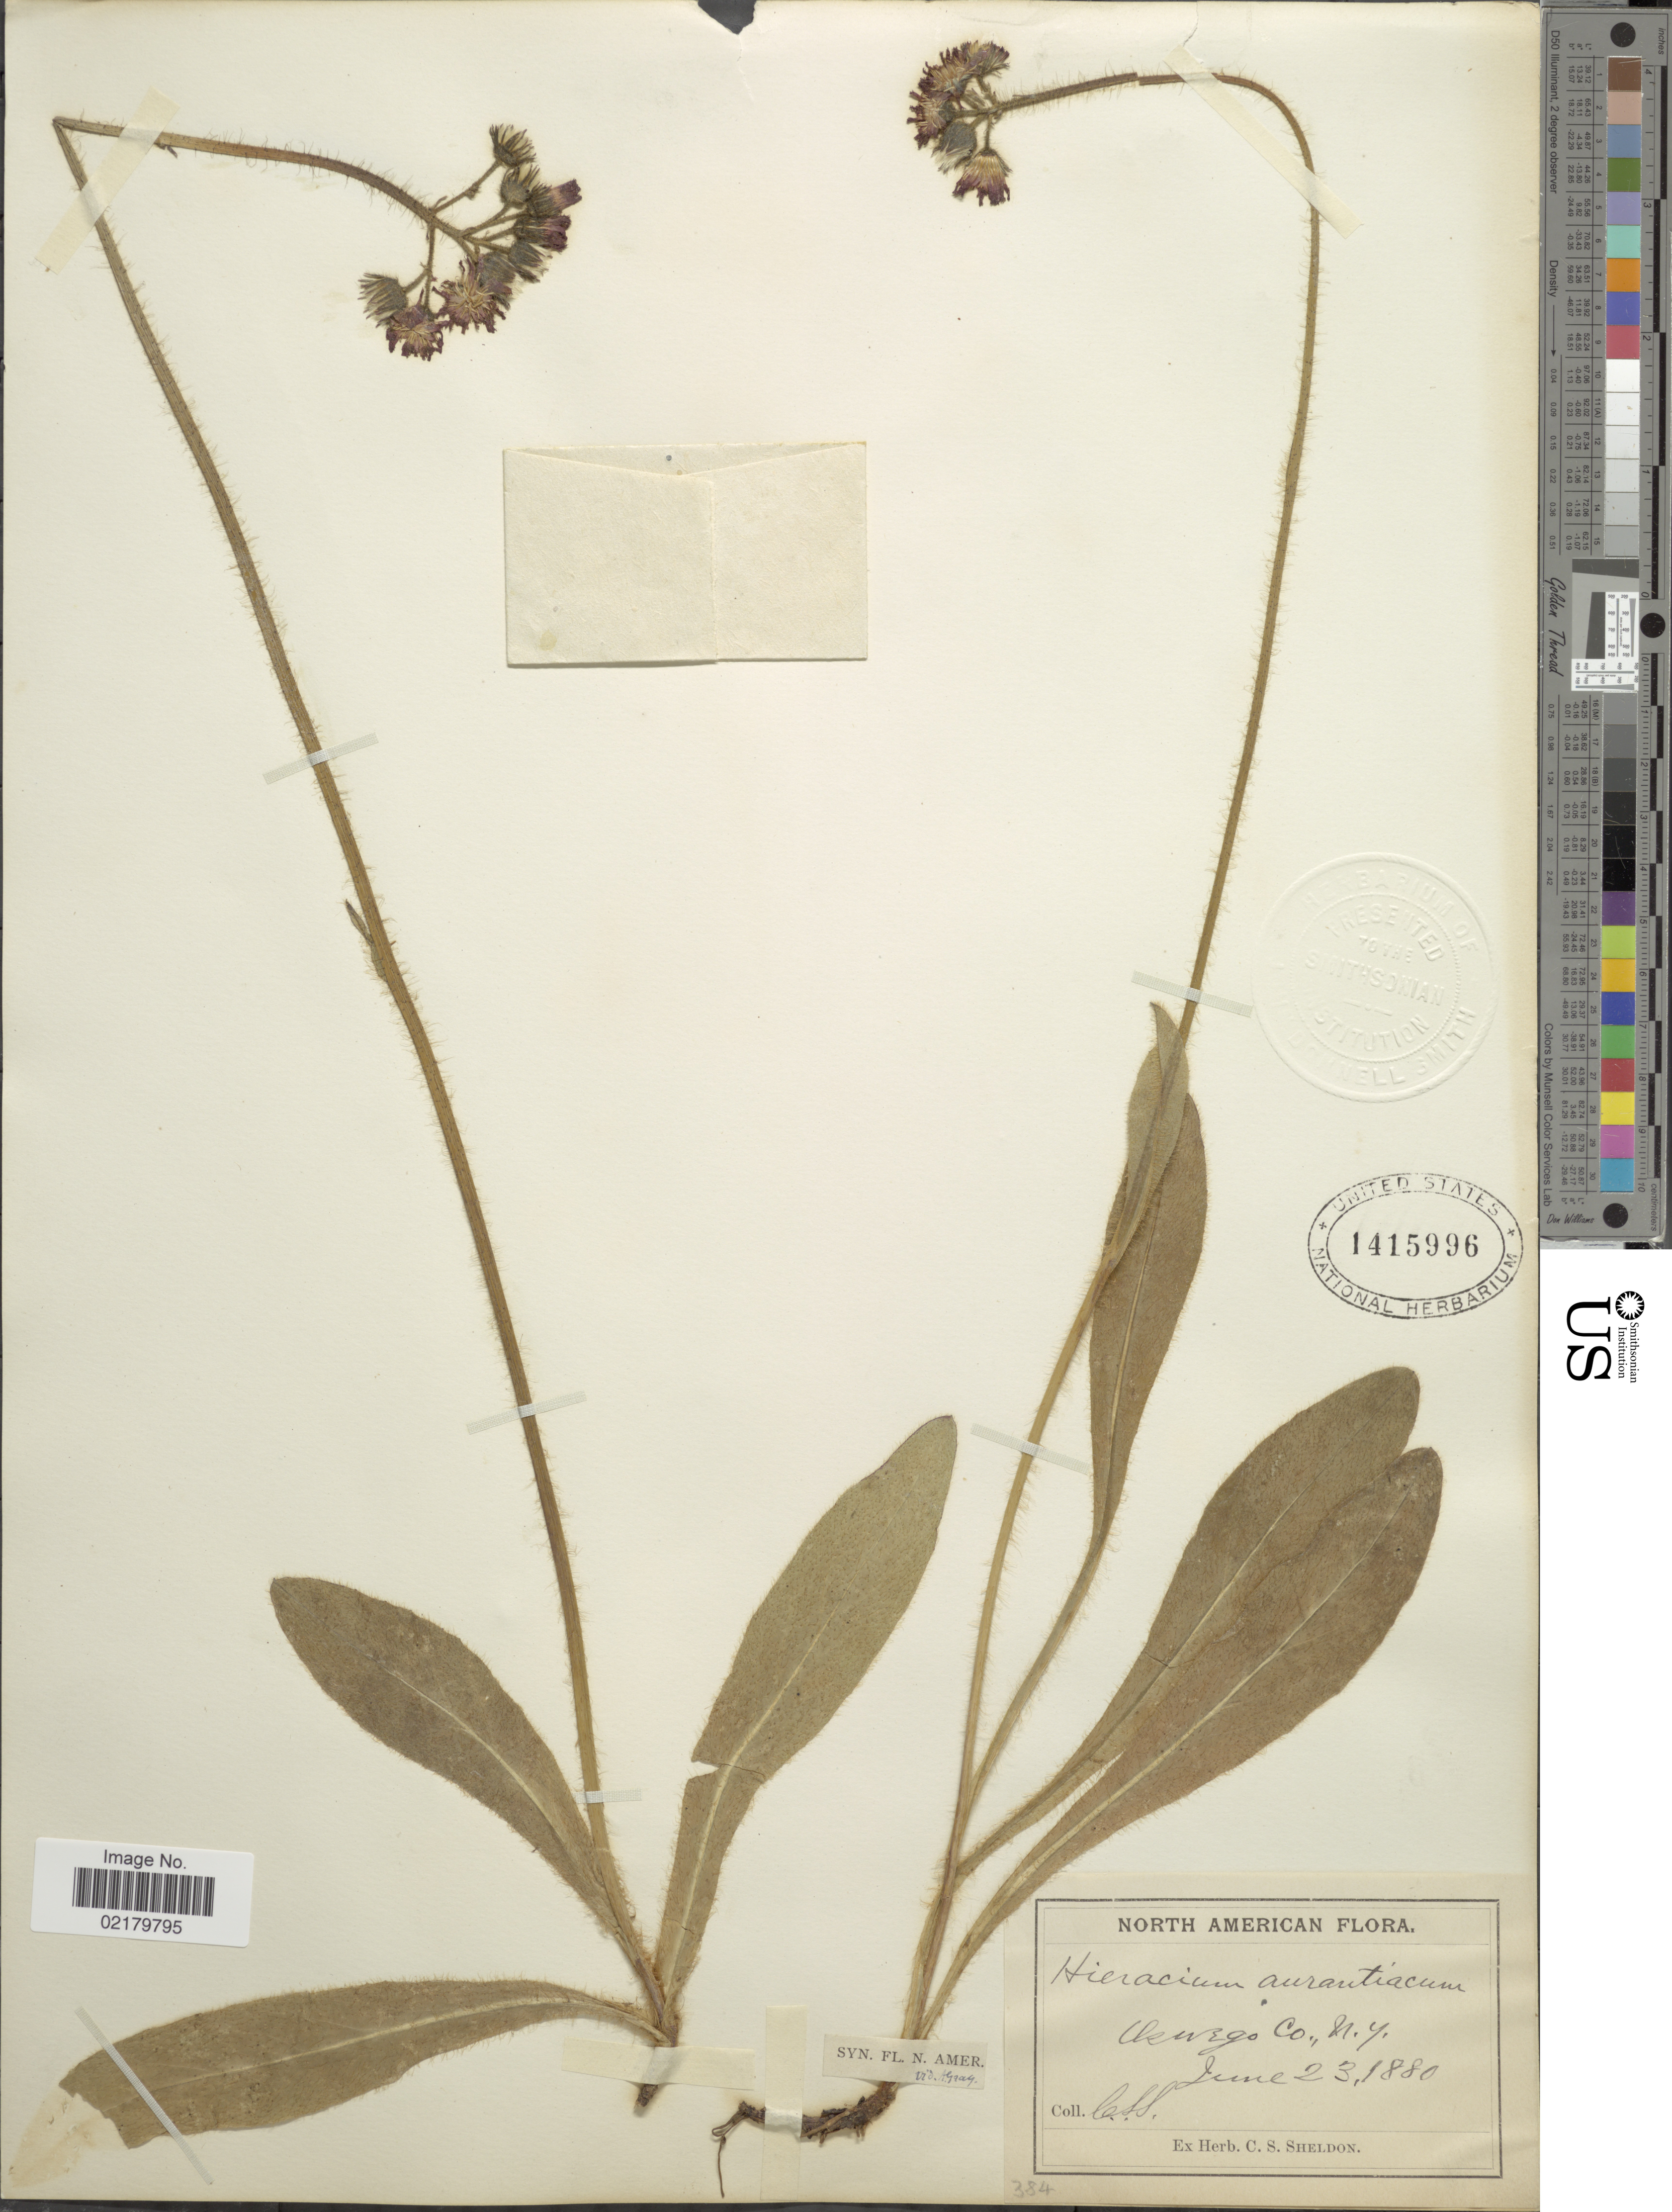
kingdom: Plantae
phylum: Tracheophyta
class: Magnoliopsida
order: Asterales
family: Asteraceae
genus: Pilosella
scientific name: Pilosella aurantiaca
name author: (L.) F.W. Schultz & Sch. Bip.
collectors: C. S. Sheldon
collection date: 1880-06-23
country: United States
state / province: New York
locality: Oswego Co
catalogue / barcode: US 1415996